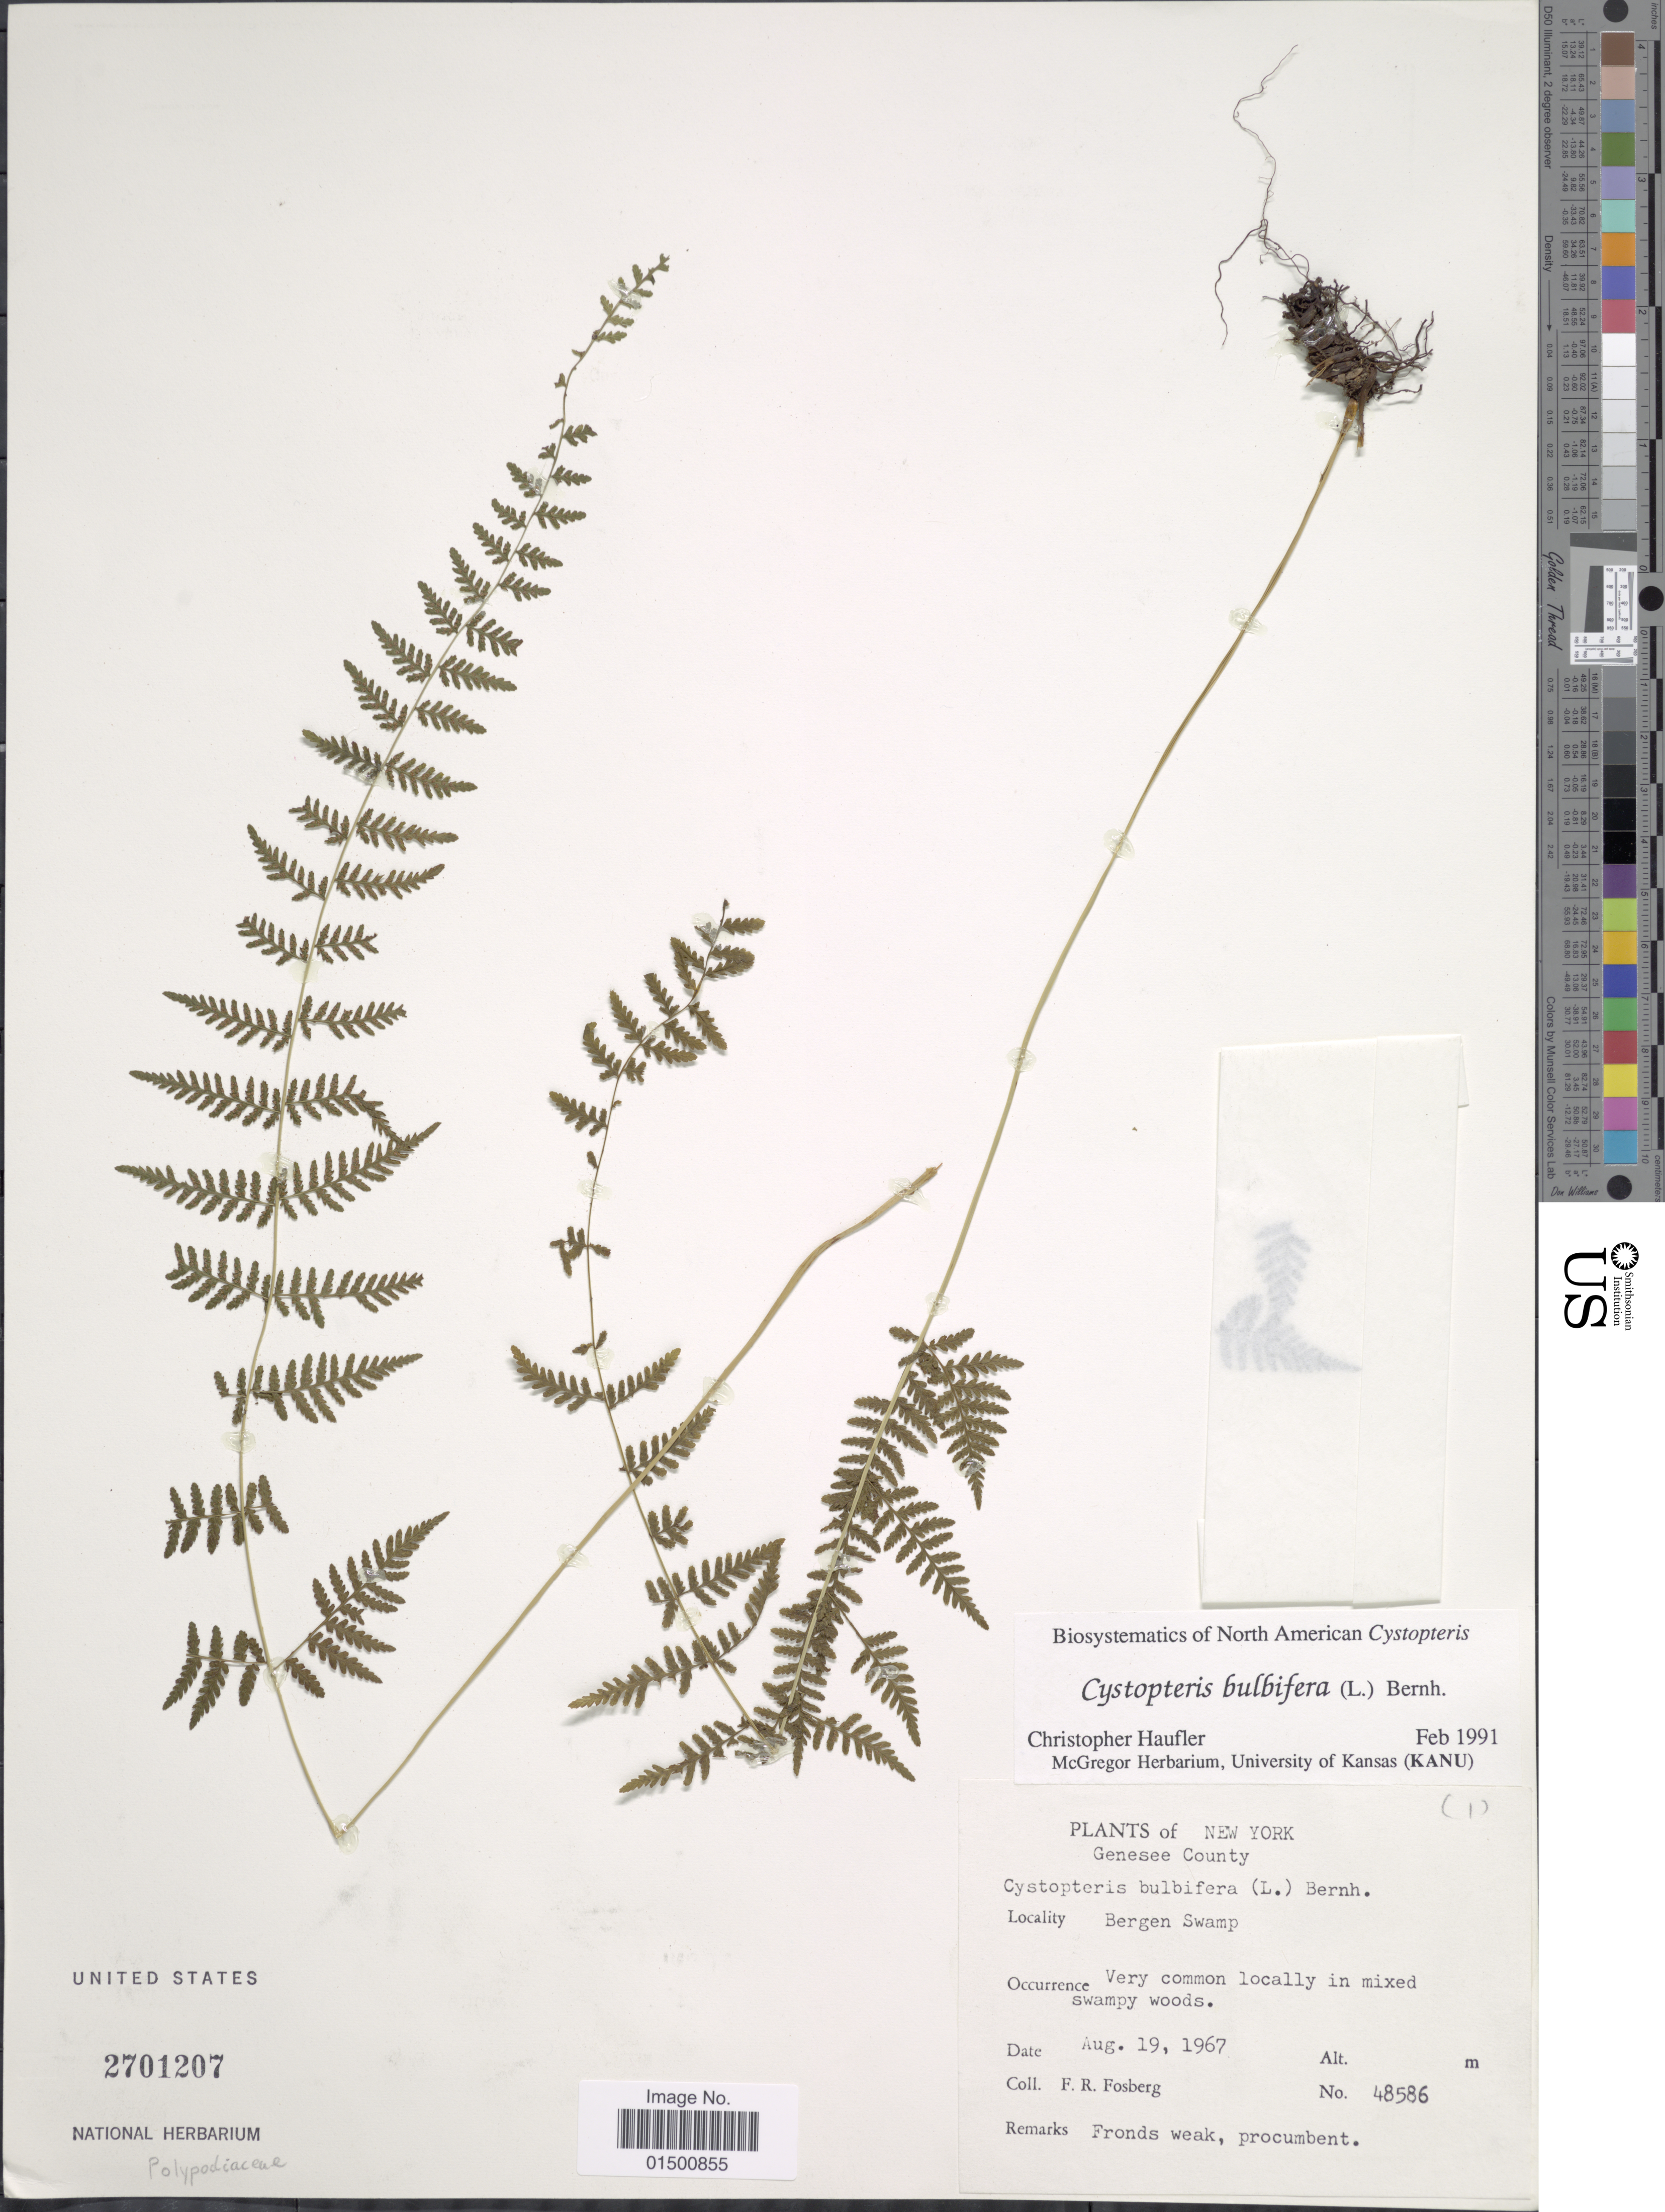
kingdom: Plantae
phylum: Tracheophyta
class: Polypodiopsida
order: Polypodiales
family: Cystopteridaceae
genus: Cystopteris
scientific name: Cystopteris bulbifera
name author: (L.) Bernh.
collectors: F. R. Fosberg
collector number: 48586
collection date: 1967-08-19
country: United States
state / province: New York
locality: Genesee County, Bergen Swamp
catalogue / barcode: US 2701207